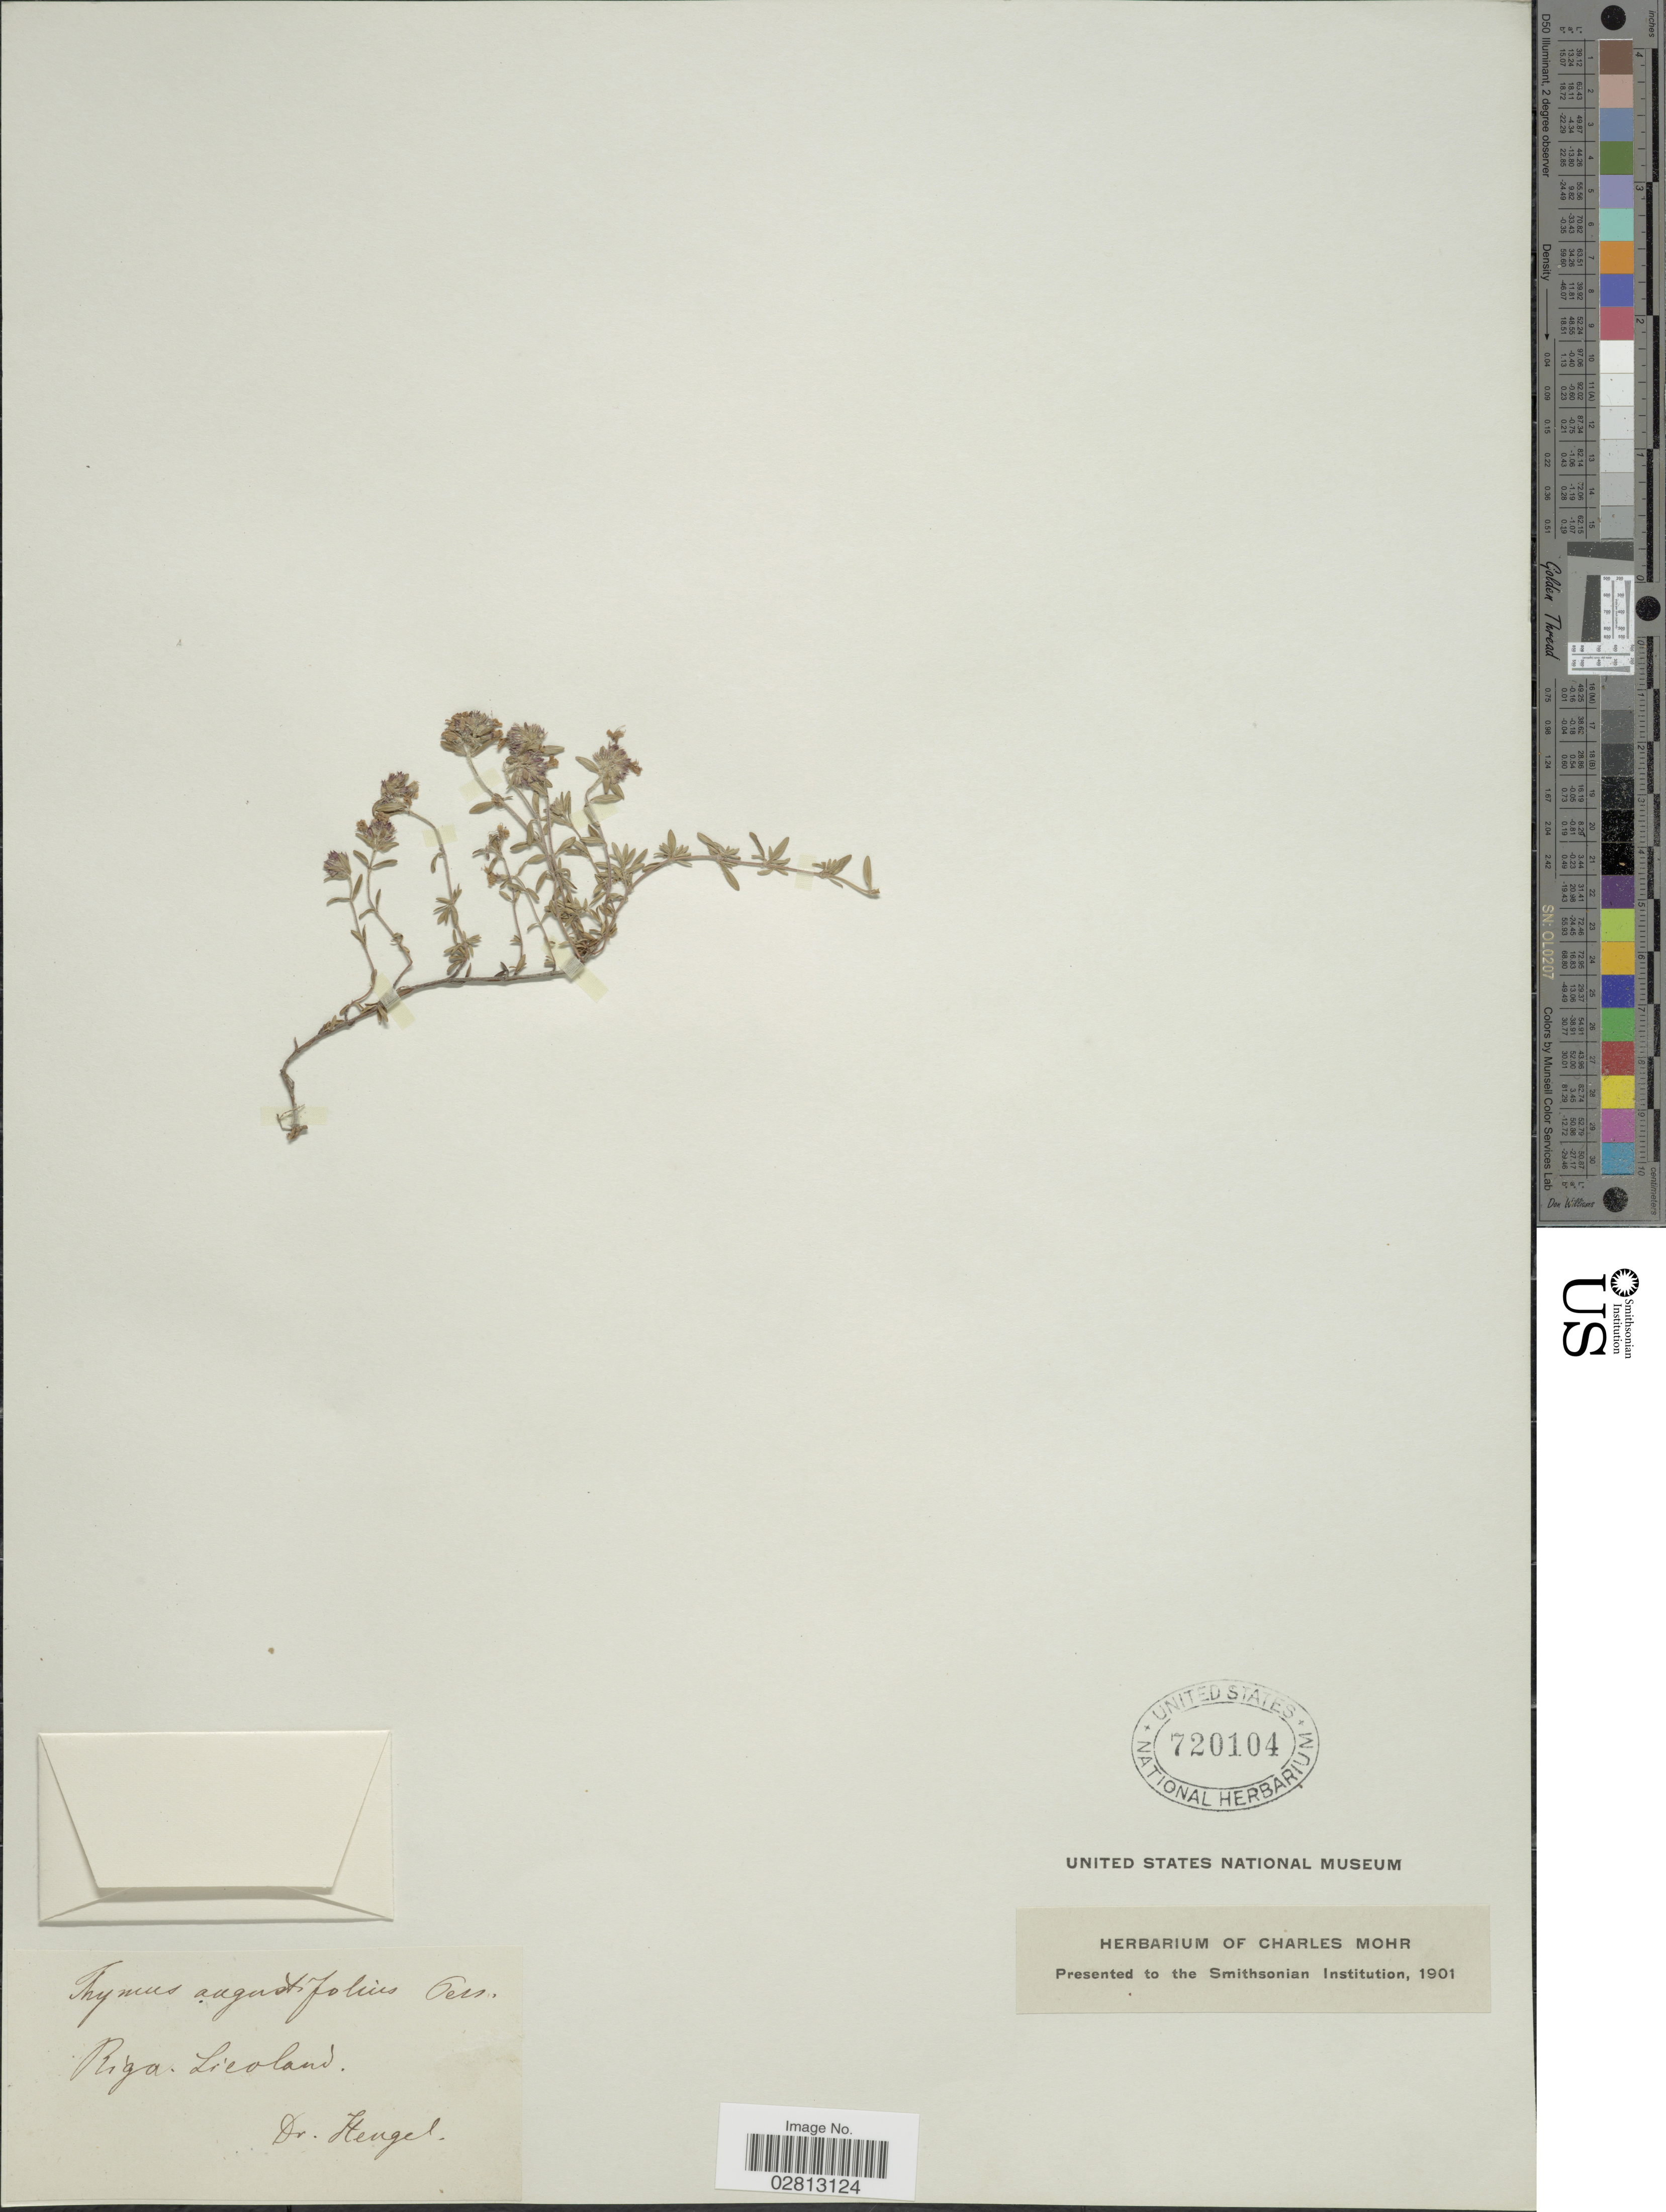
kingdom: Plantae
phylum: Tracheophyta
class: Magnoliopsida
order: Lamiales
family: Lamiaceae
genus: Thymus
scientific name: Thymus angustifolius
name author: Pers.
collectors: Stengel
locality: Riga, Lieoland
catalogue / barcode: US 720104